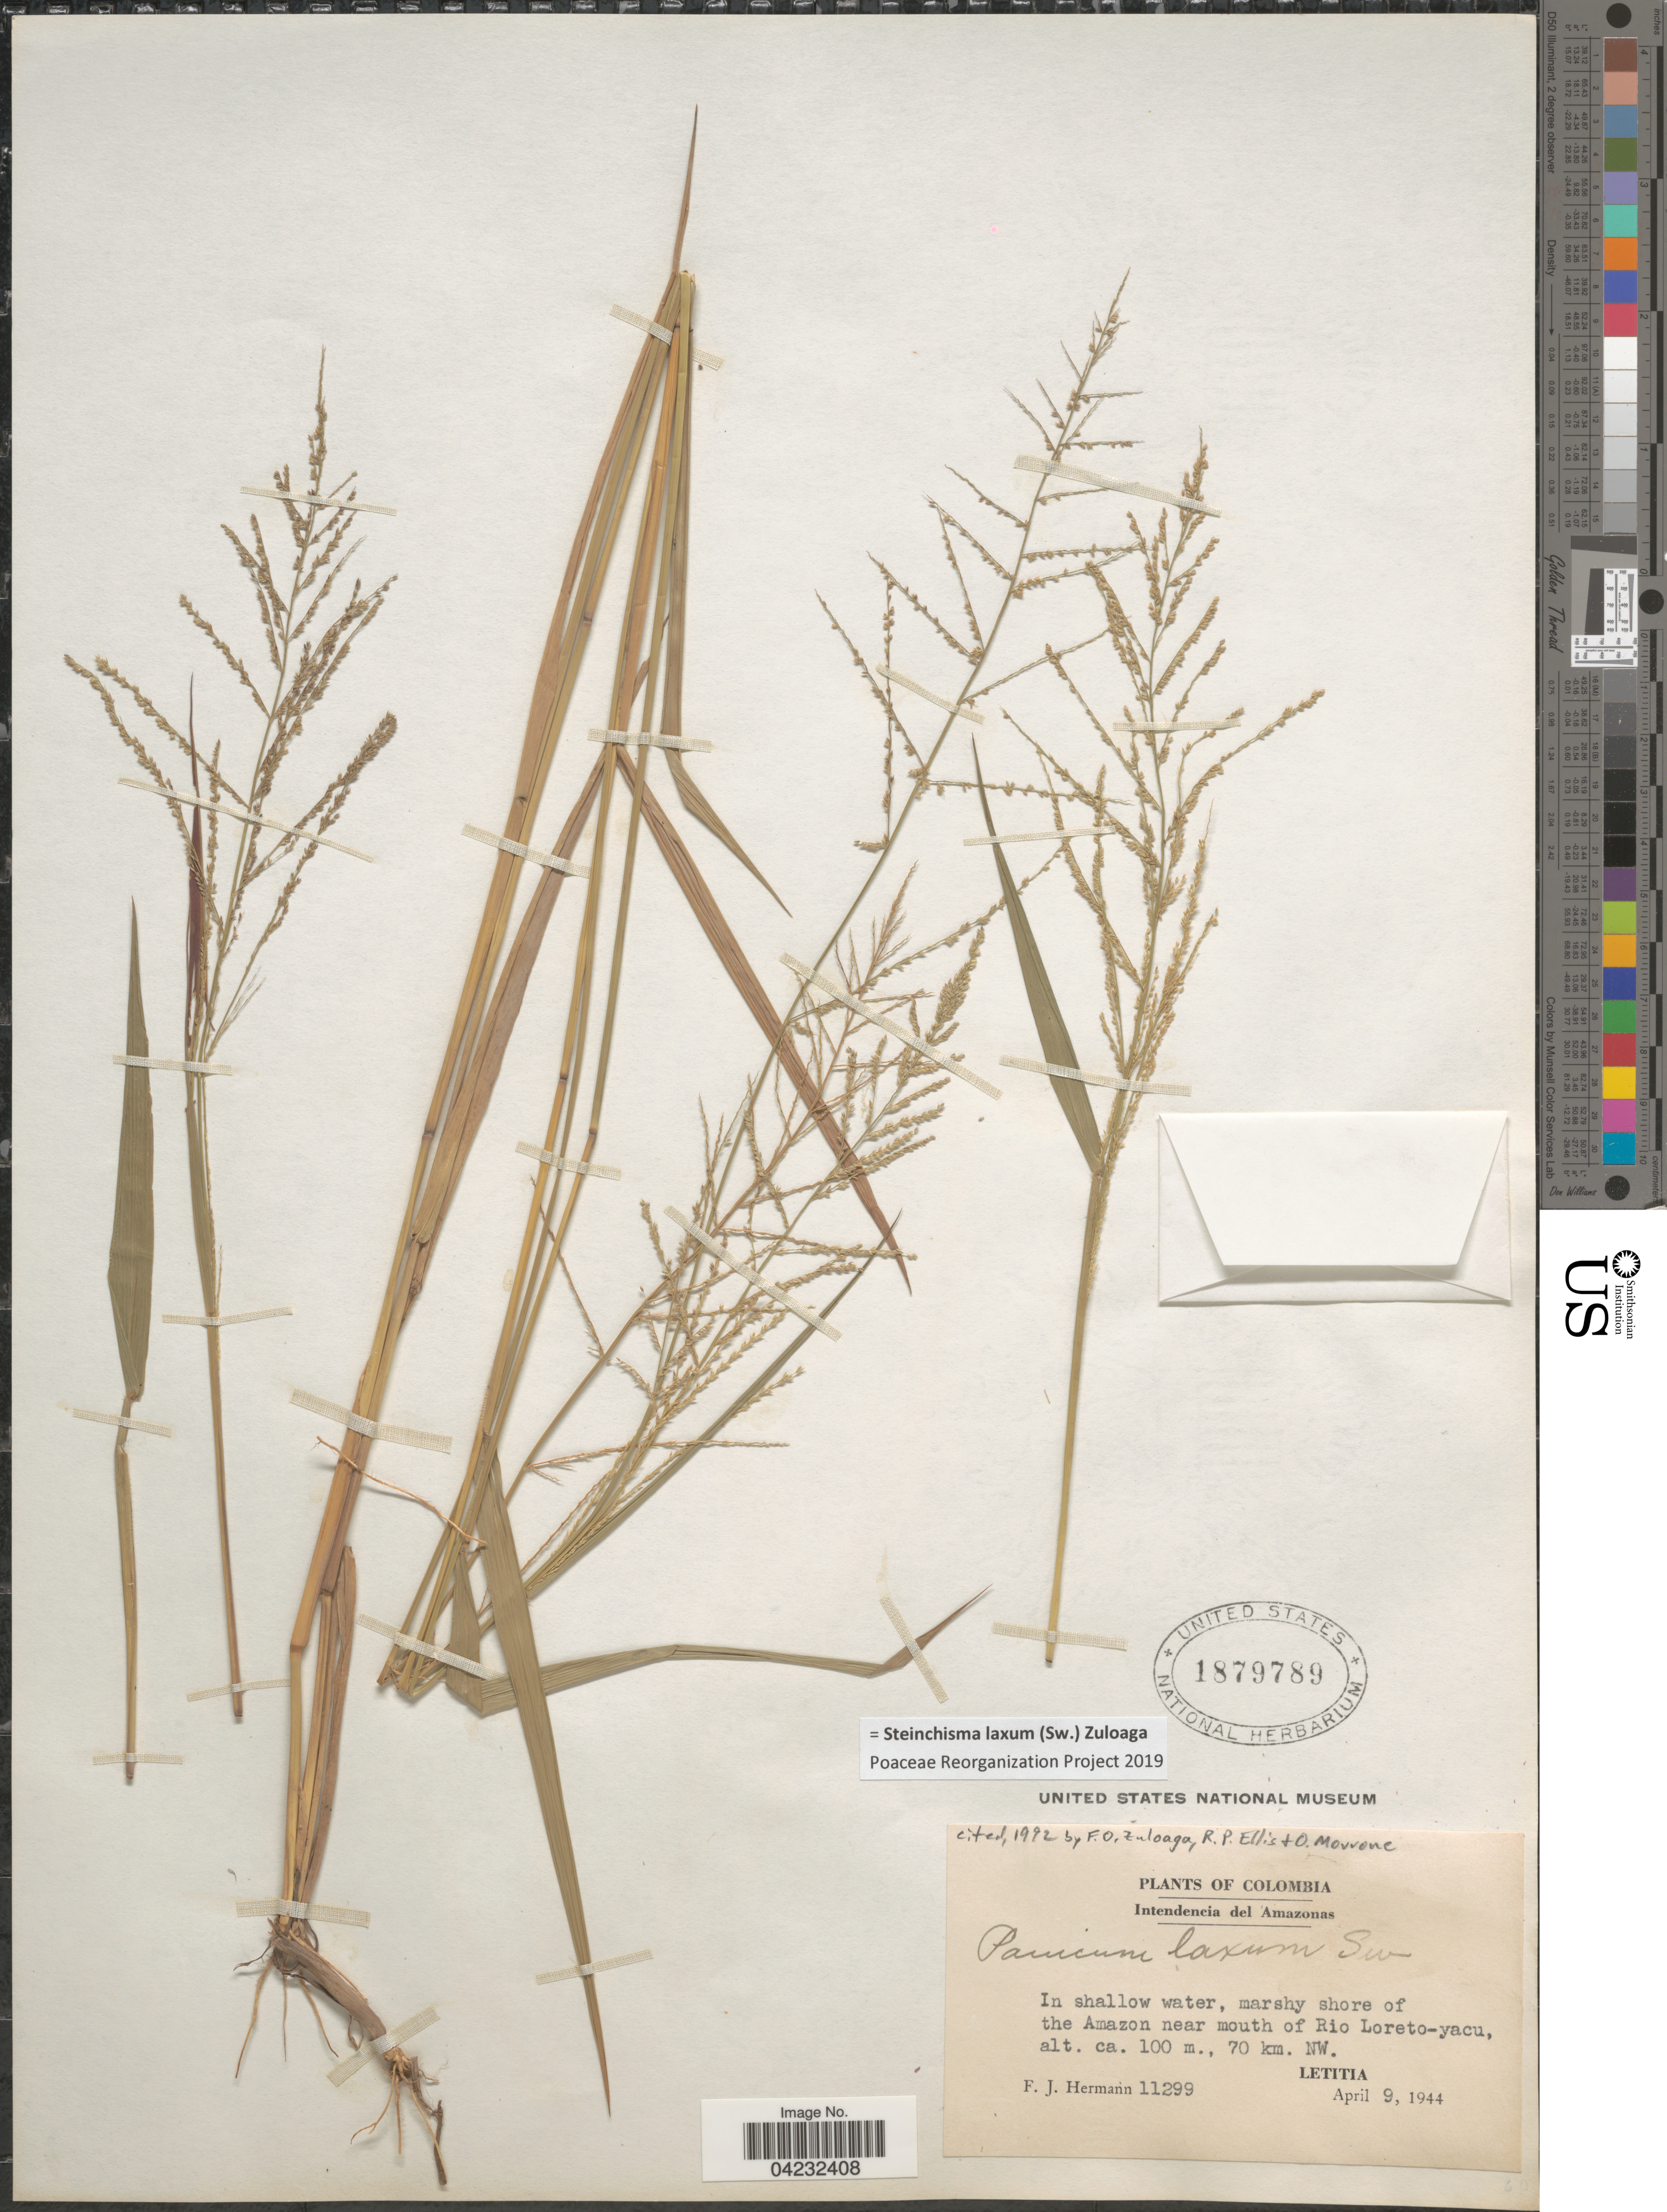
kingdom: Plantae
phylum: Tracheophyta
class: Liliopsida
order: Poales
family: Poaceae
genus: Steinchisma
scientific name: Steinchisma laxum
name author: (Sw.) Zuloaga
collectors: F. J. Hermann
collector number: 11299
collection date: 1944-04-09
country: Colombia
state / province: Amazônas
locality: Intendencia del Amazonas. In shallow water, marshy shore of the Amazon near mouth of Rio Loreto-yacu, 70 km. NW. Letitia.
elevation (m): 100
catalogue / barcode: US 1879789